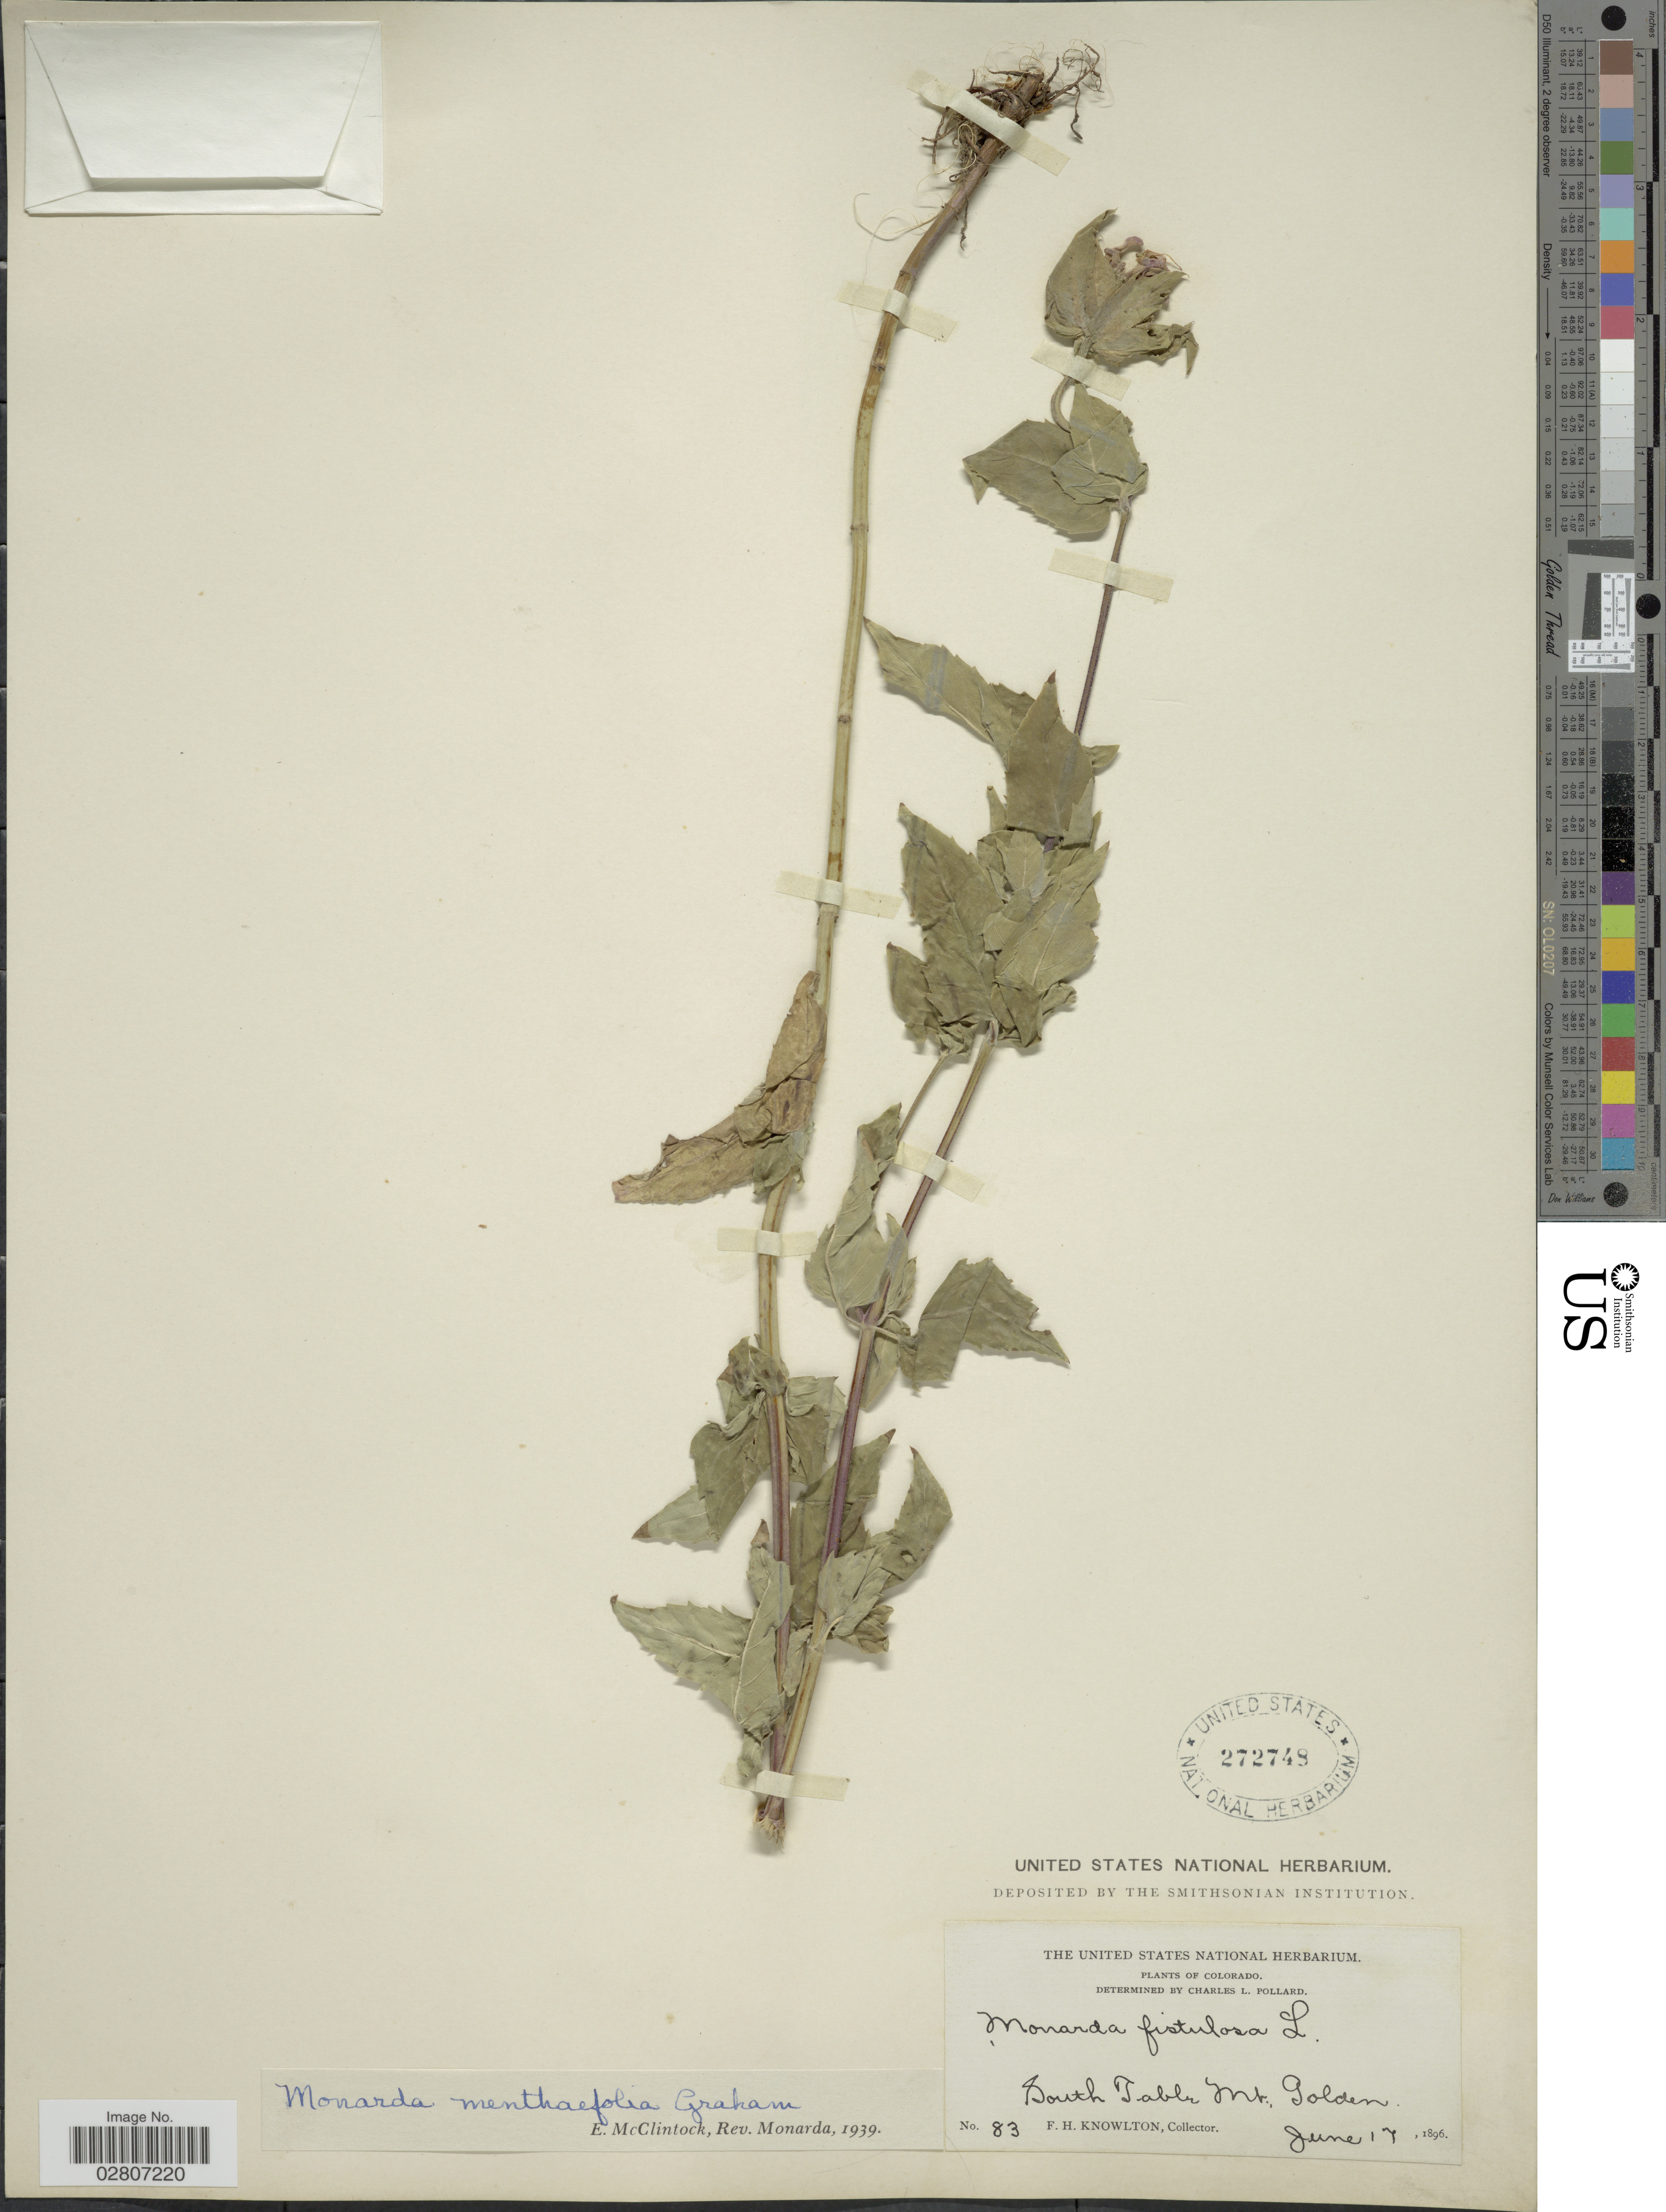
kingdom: Plantae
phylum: Tracheophyta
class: Magnoliopsida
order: Lamiales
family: Lamiaceae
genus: Monarda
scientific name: Monarda fistulosa var. menthifolia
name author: (Graham) Fernald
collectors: F. H. Knowlton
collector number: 83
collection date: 1896-06-17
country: United States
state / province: Colorado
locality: South Table Mt. Golden.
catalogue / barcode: US 272748